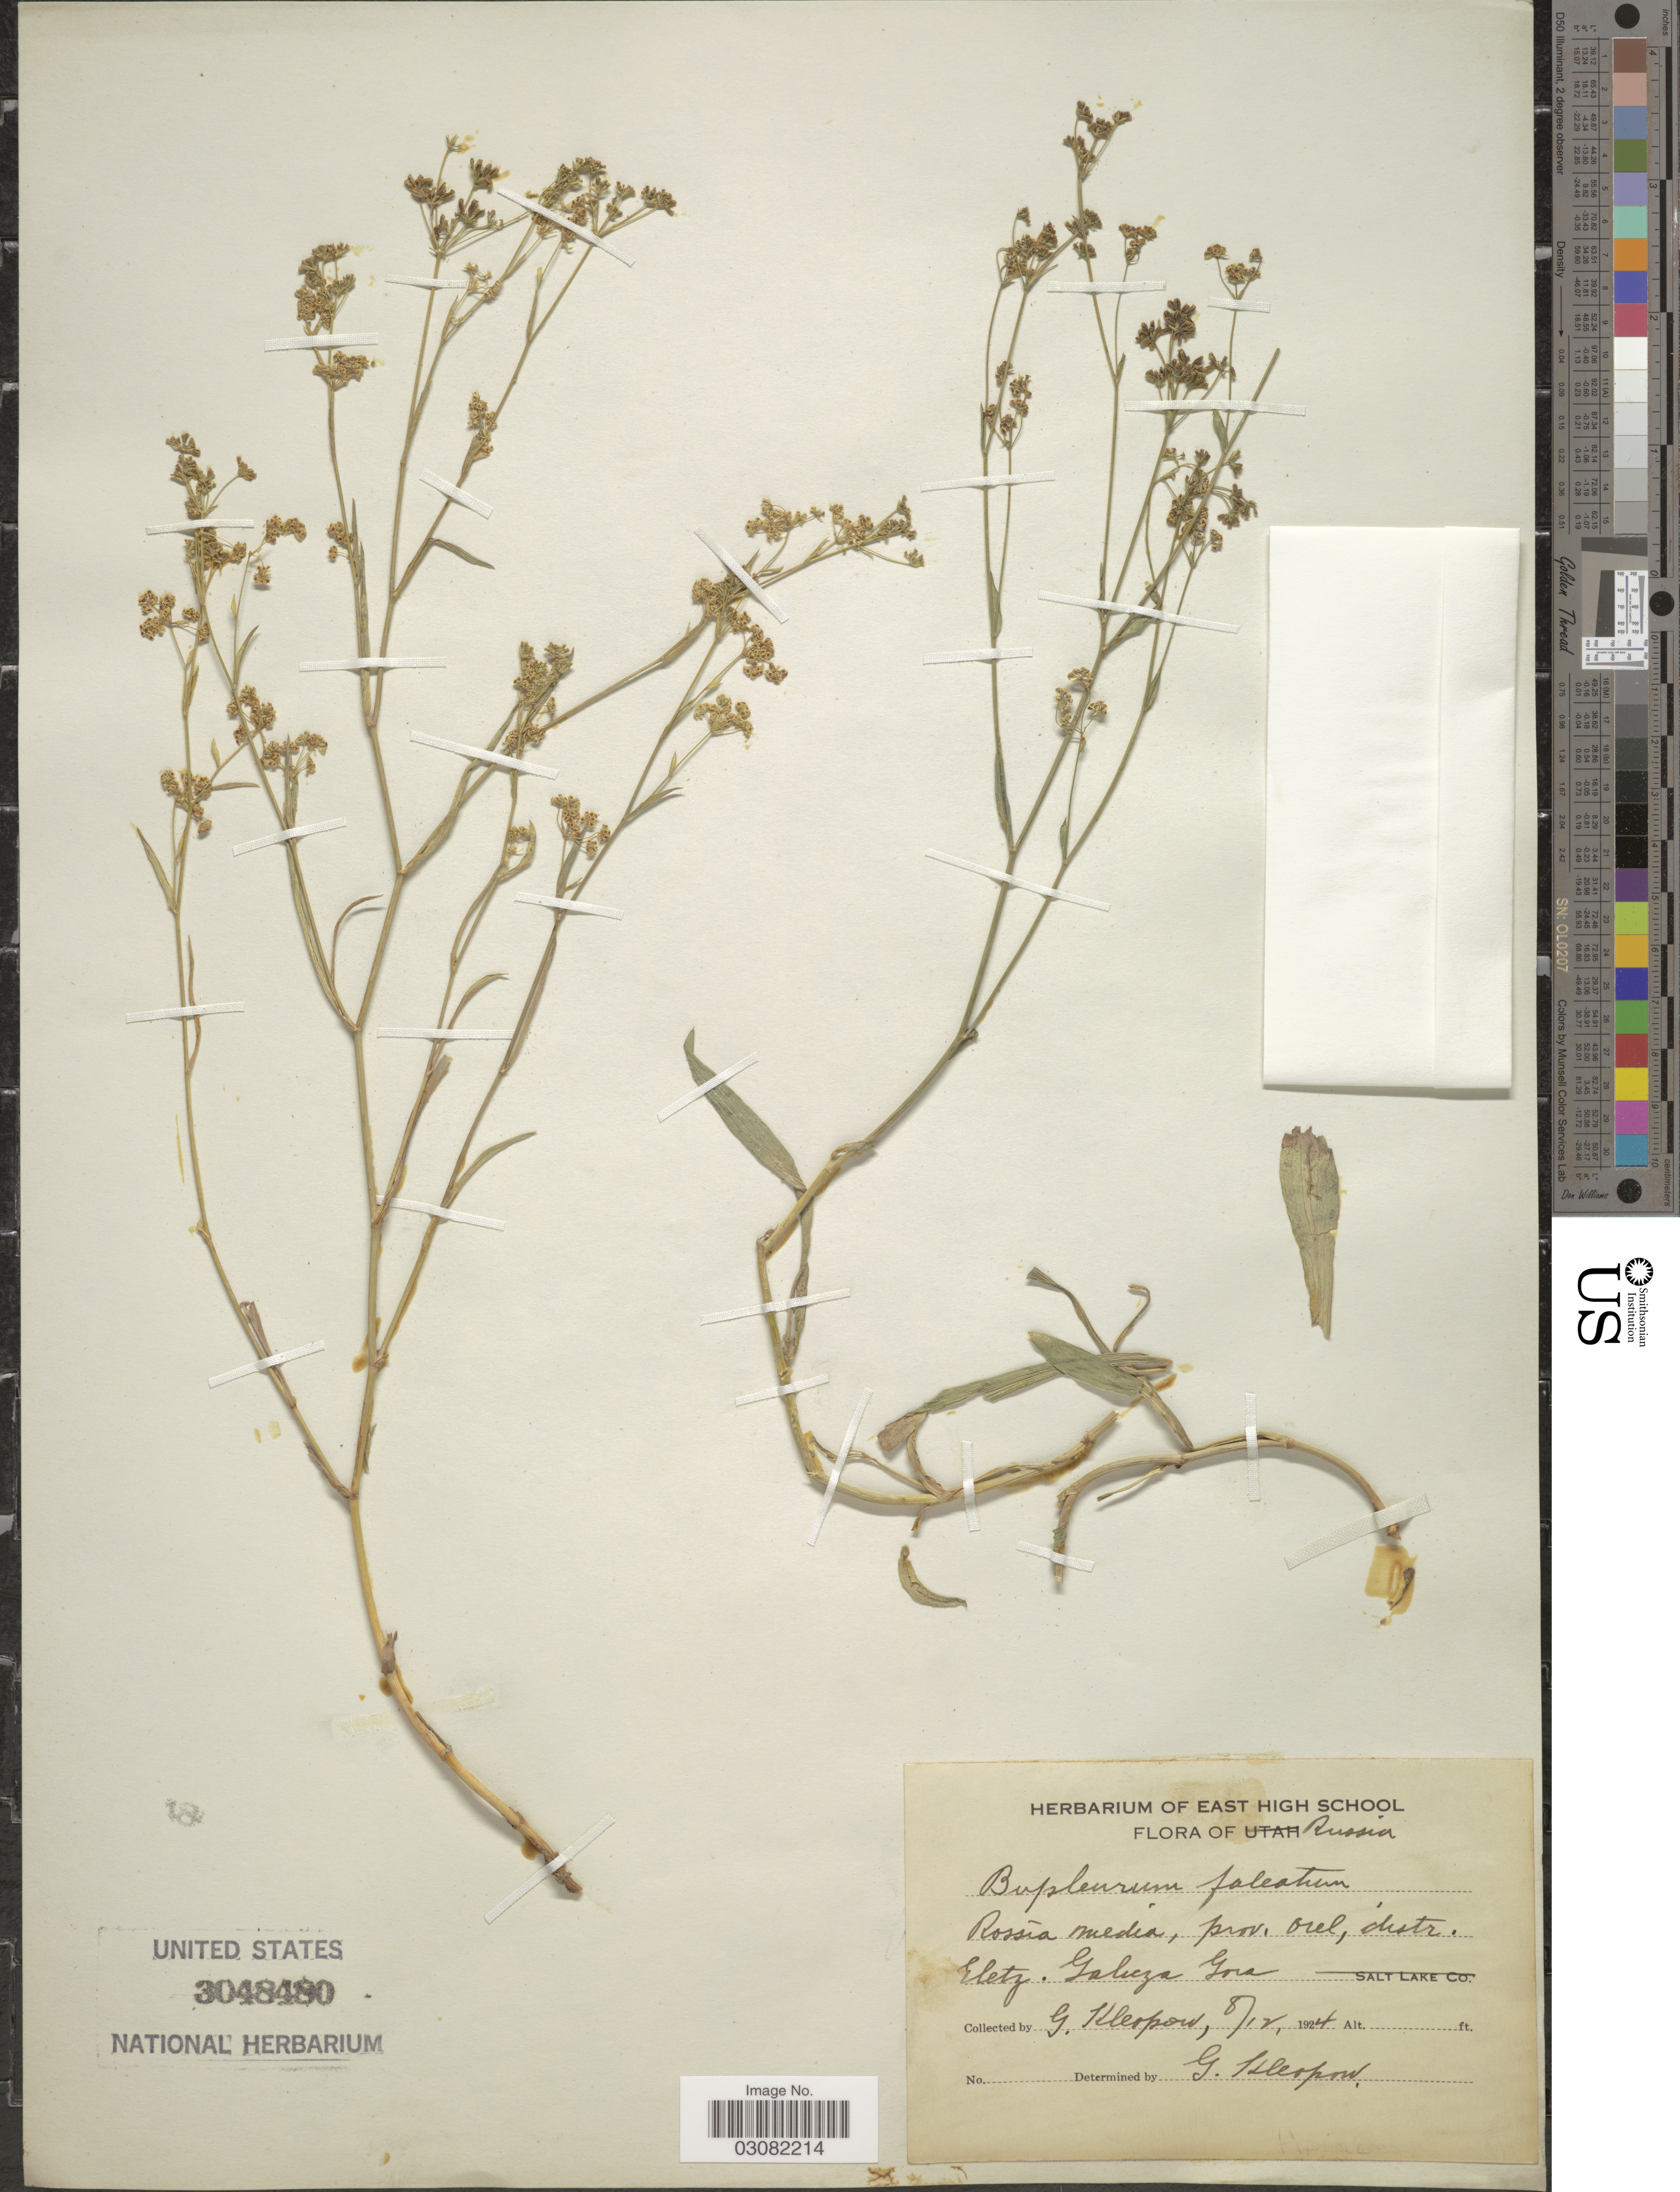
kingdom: Plantae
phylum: Tracheophyta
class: Magnoliopsida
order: Apiales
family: Apiaceae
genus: Bupleurum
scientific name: Bupleurum falcatum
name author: L.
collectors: G. Kleopow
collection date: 1924-12-08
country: Russian Federation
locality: Lipetsk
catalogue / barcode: US 3048480